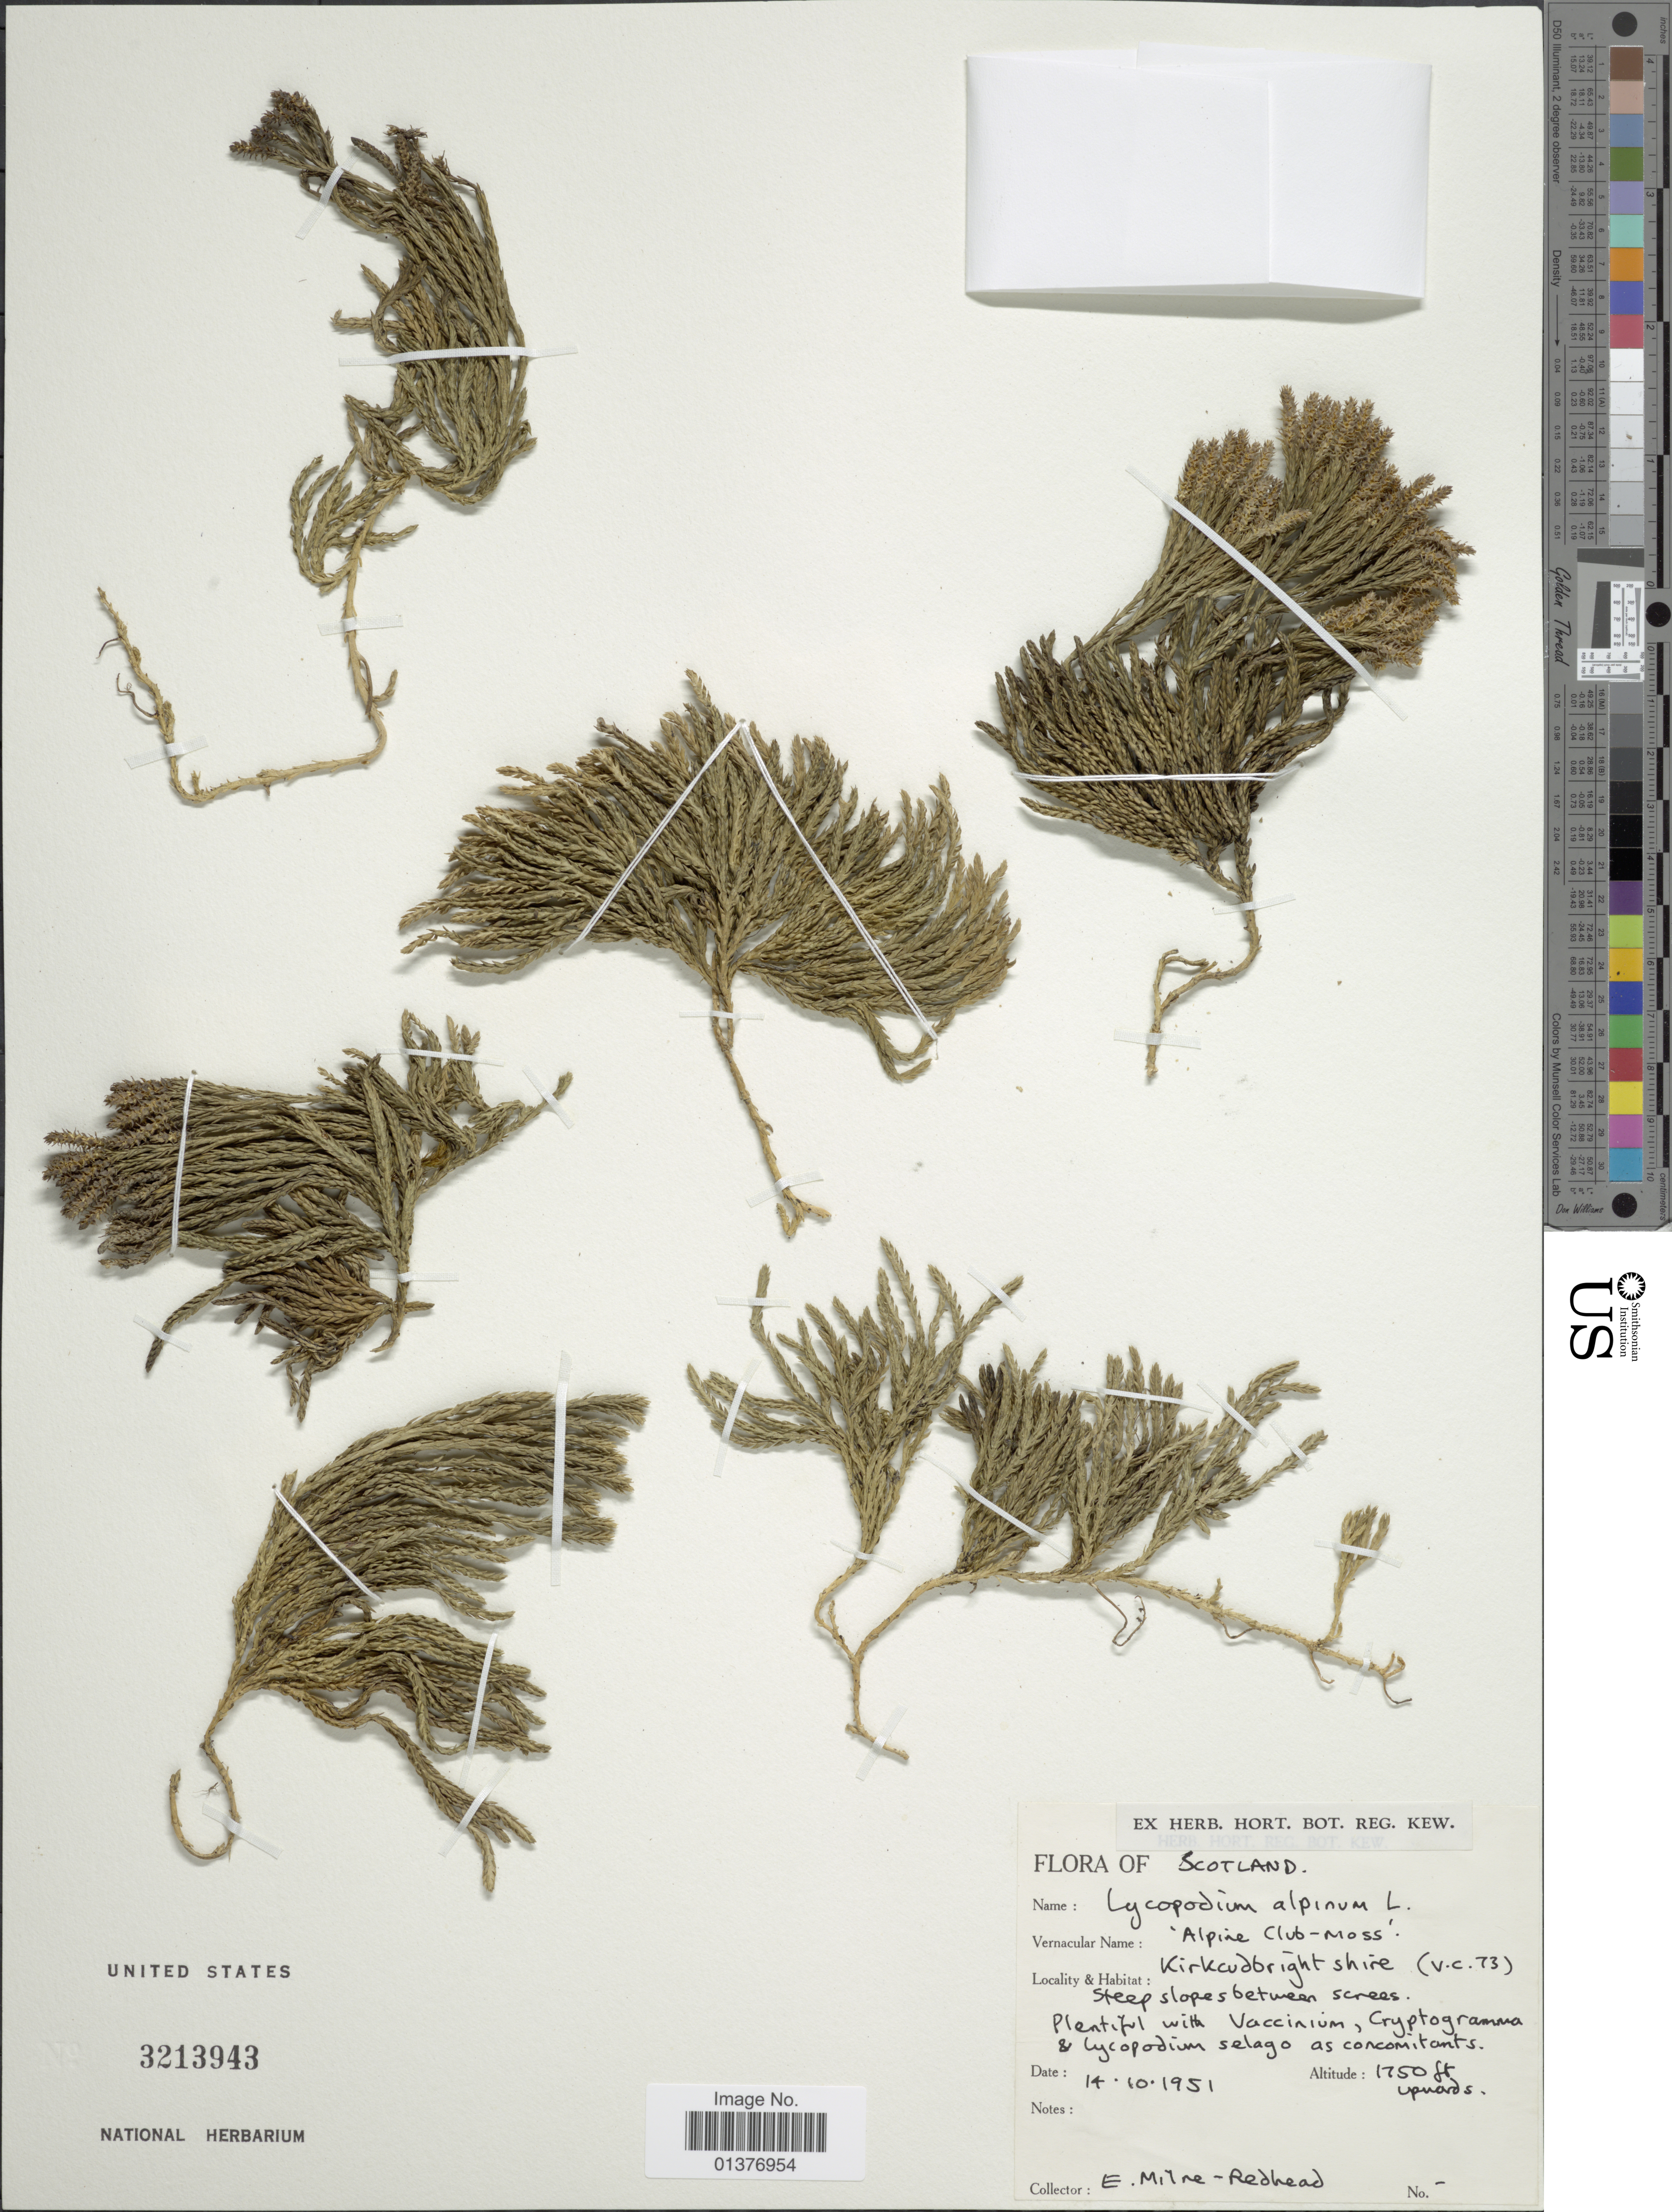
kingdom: Plantae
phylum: Tracheophyta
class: Lycopodiopsida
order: Lycopodiales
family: Lycopodiaceae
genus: Diphasiastrum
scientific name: Diphasiastrum alpinum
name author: (L.) Holub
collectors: E. W. Milne-Redhead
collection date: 1951-10-14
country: United Kingdom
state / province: Scotland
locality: Kirkcudbrightshire(v.c.73)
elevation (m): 533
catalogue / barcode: US 3213943